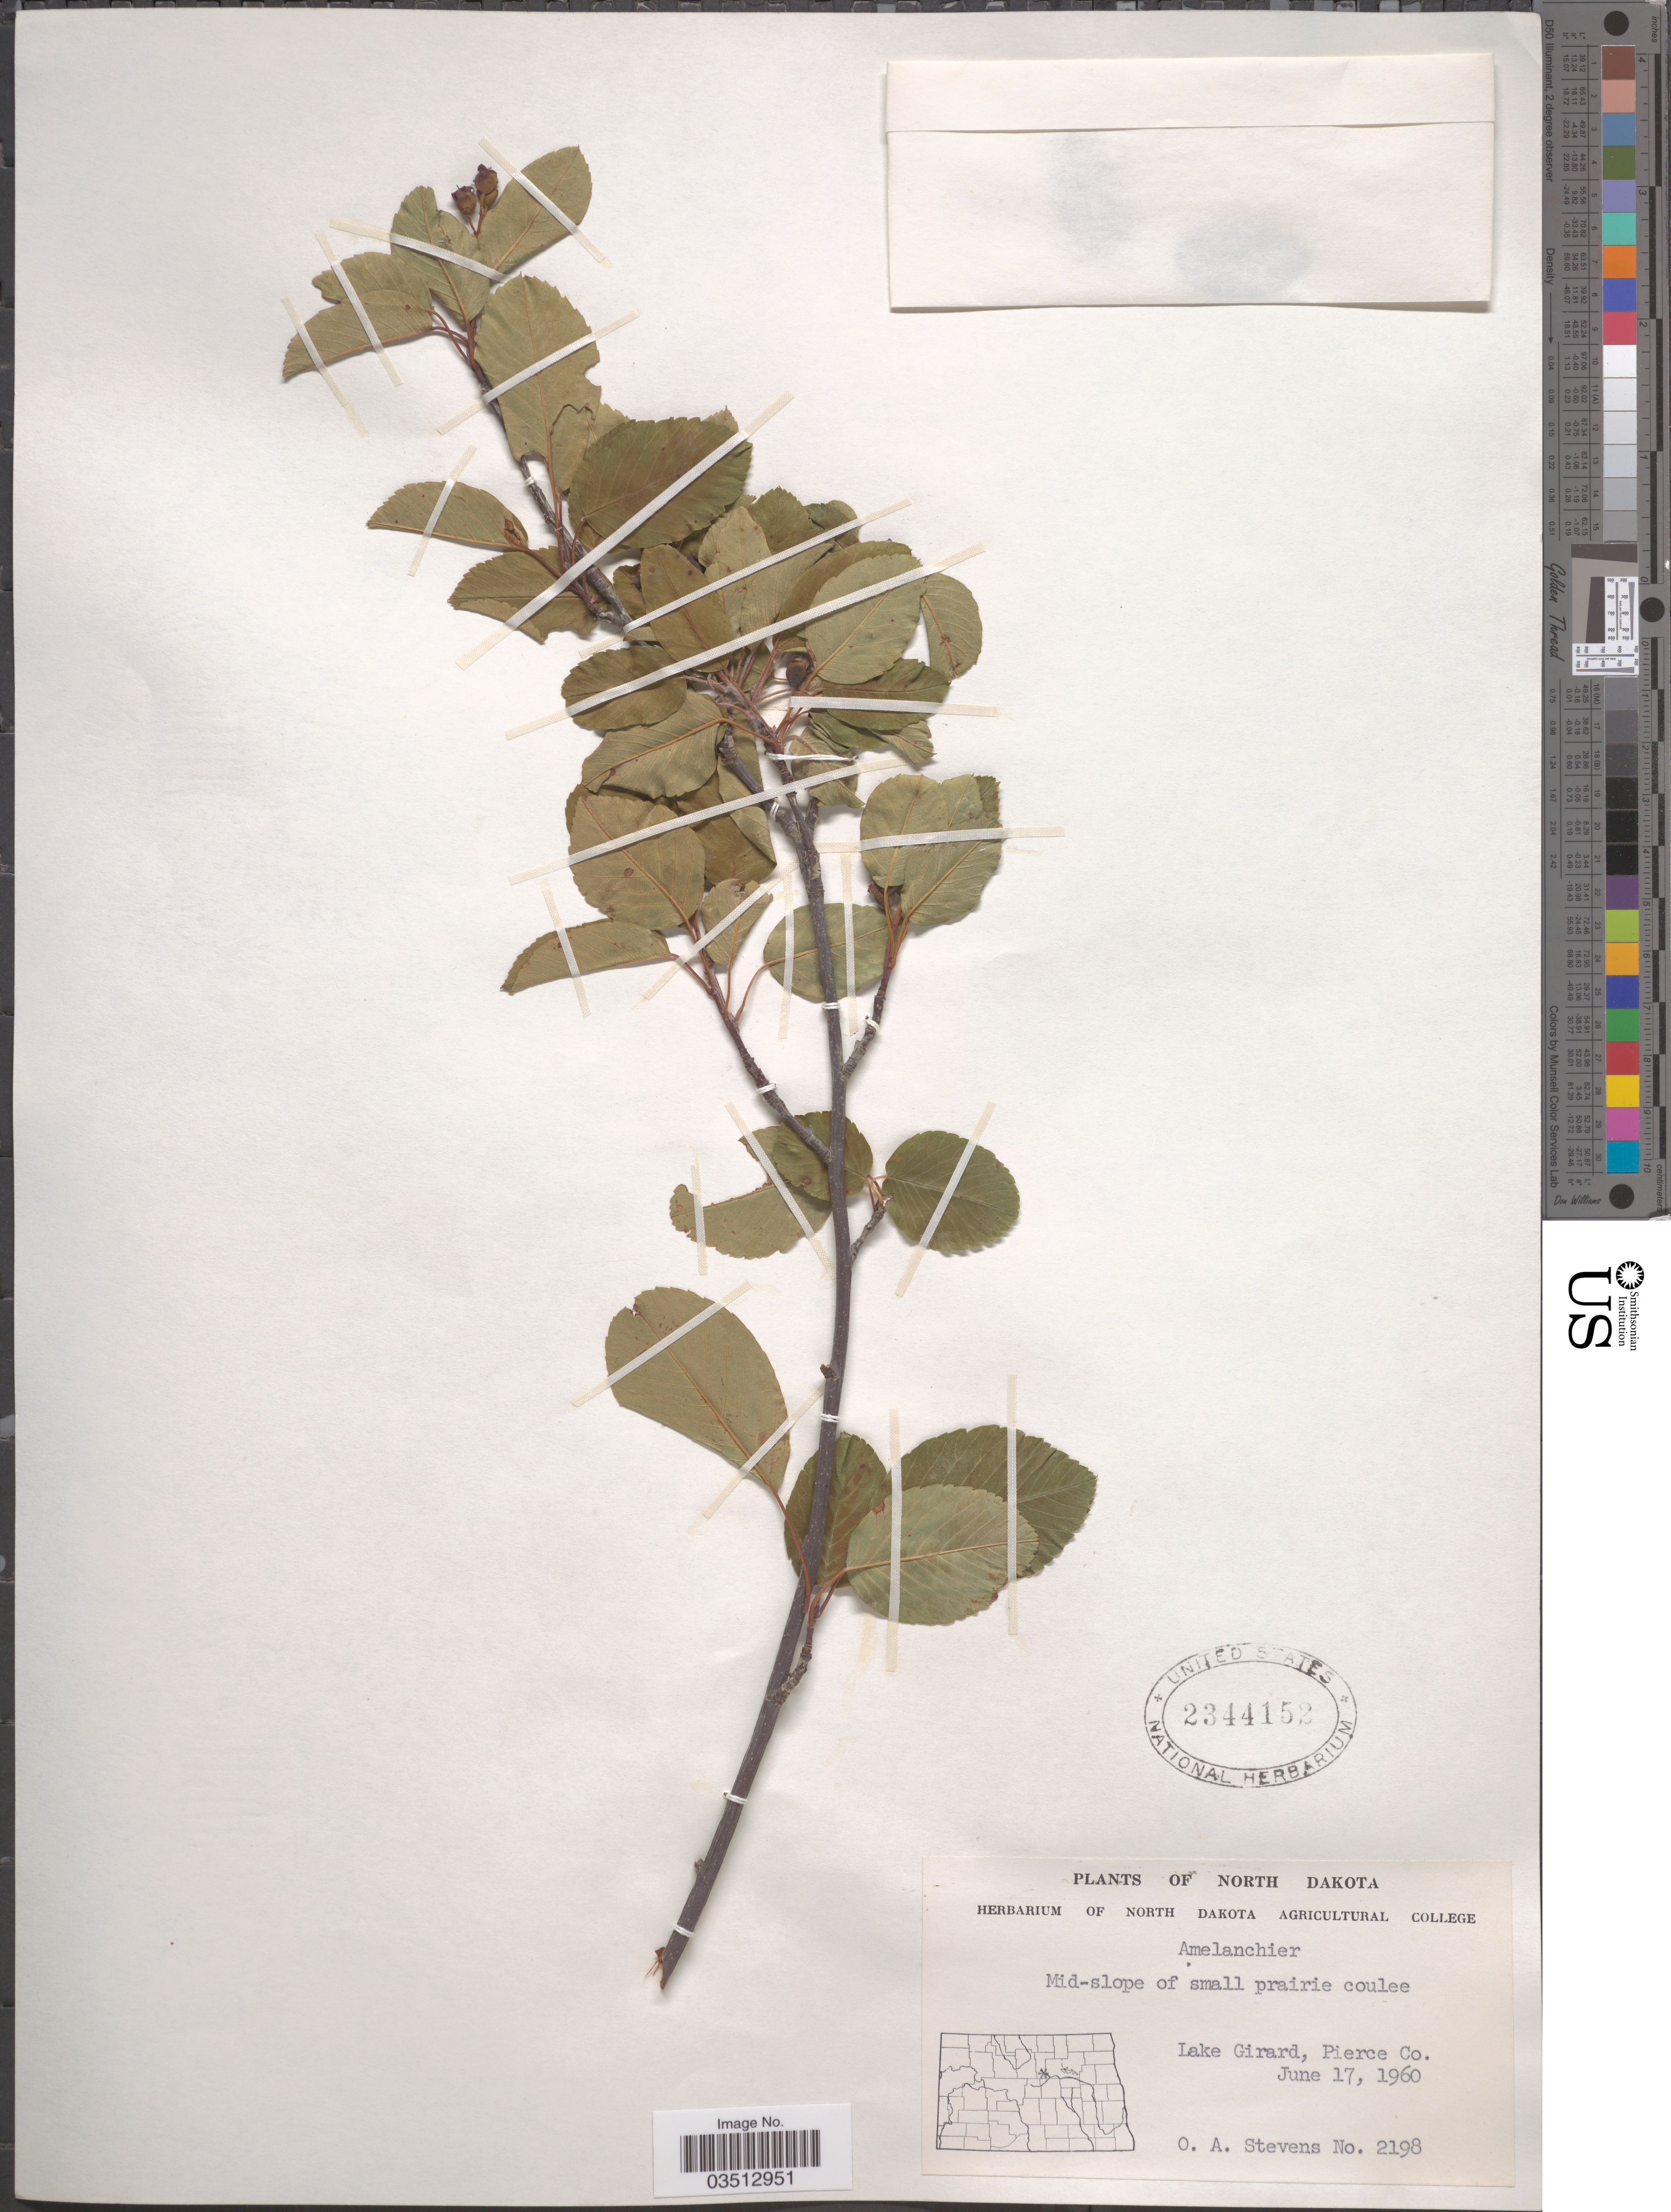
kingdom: Plantae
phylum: Tracheophyta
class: Magnoliopsida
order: Rosales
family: Rosaceae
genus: Amelanchier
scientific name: Amelanchier sp.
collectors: O. A. Stevens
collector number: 2198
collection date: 1960-06-17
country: United States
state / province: North Dakota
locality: Lake Girard, Pierce Co.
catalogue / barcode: US 2344152